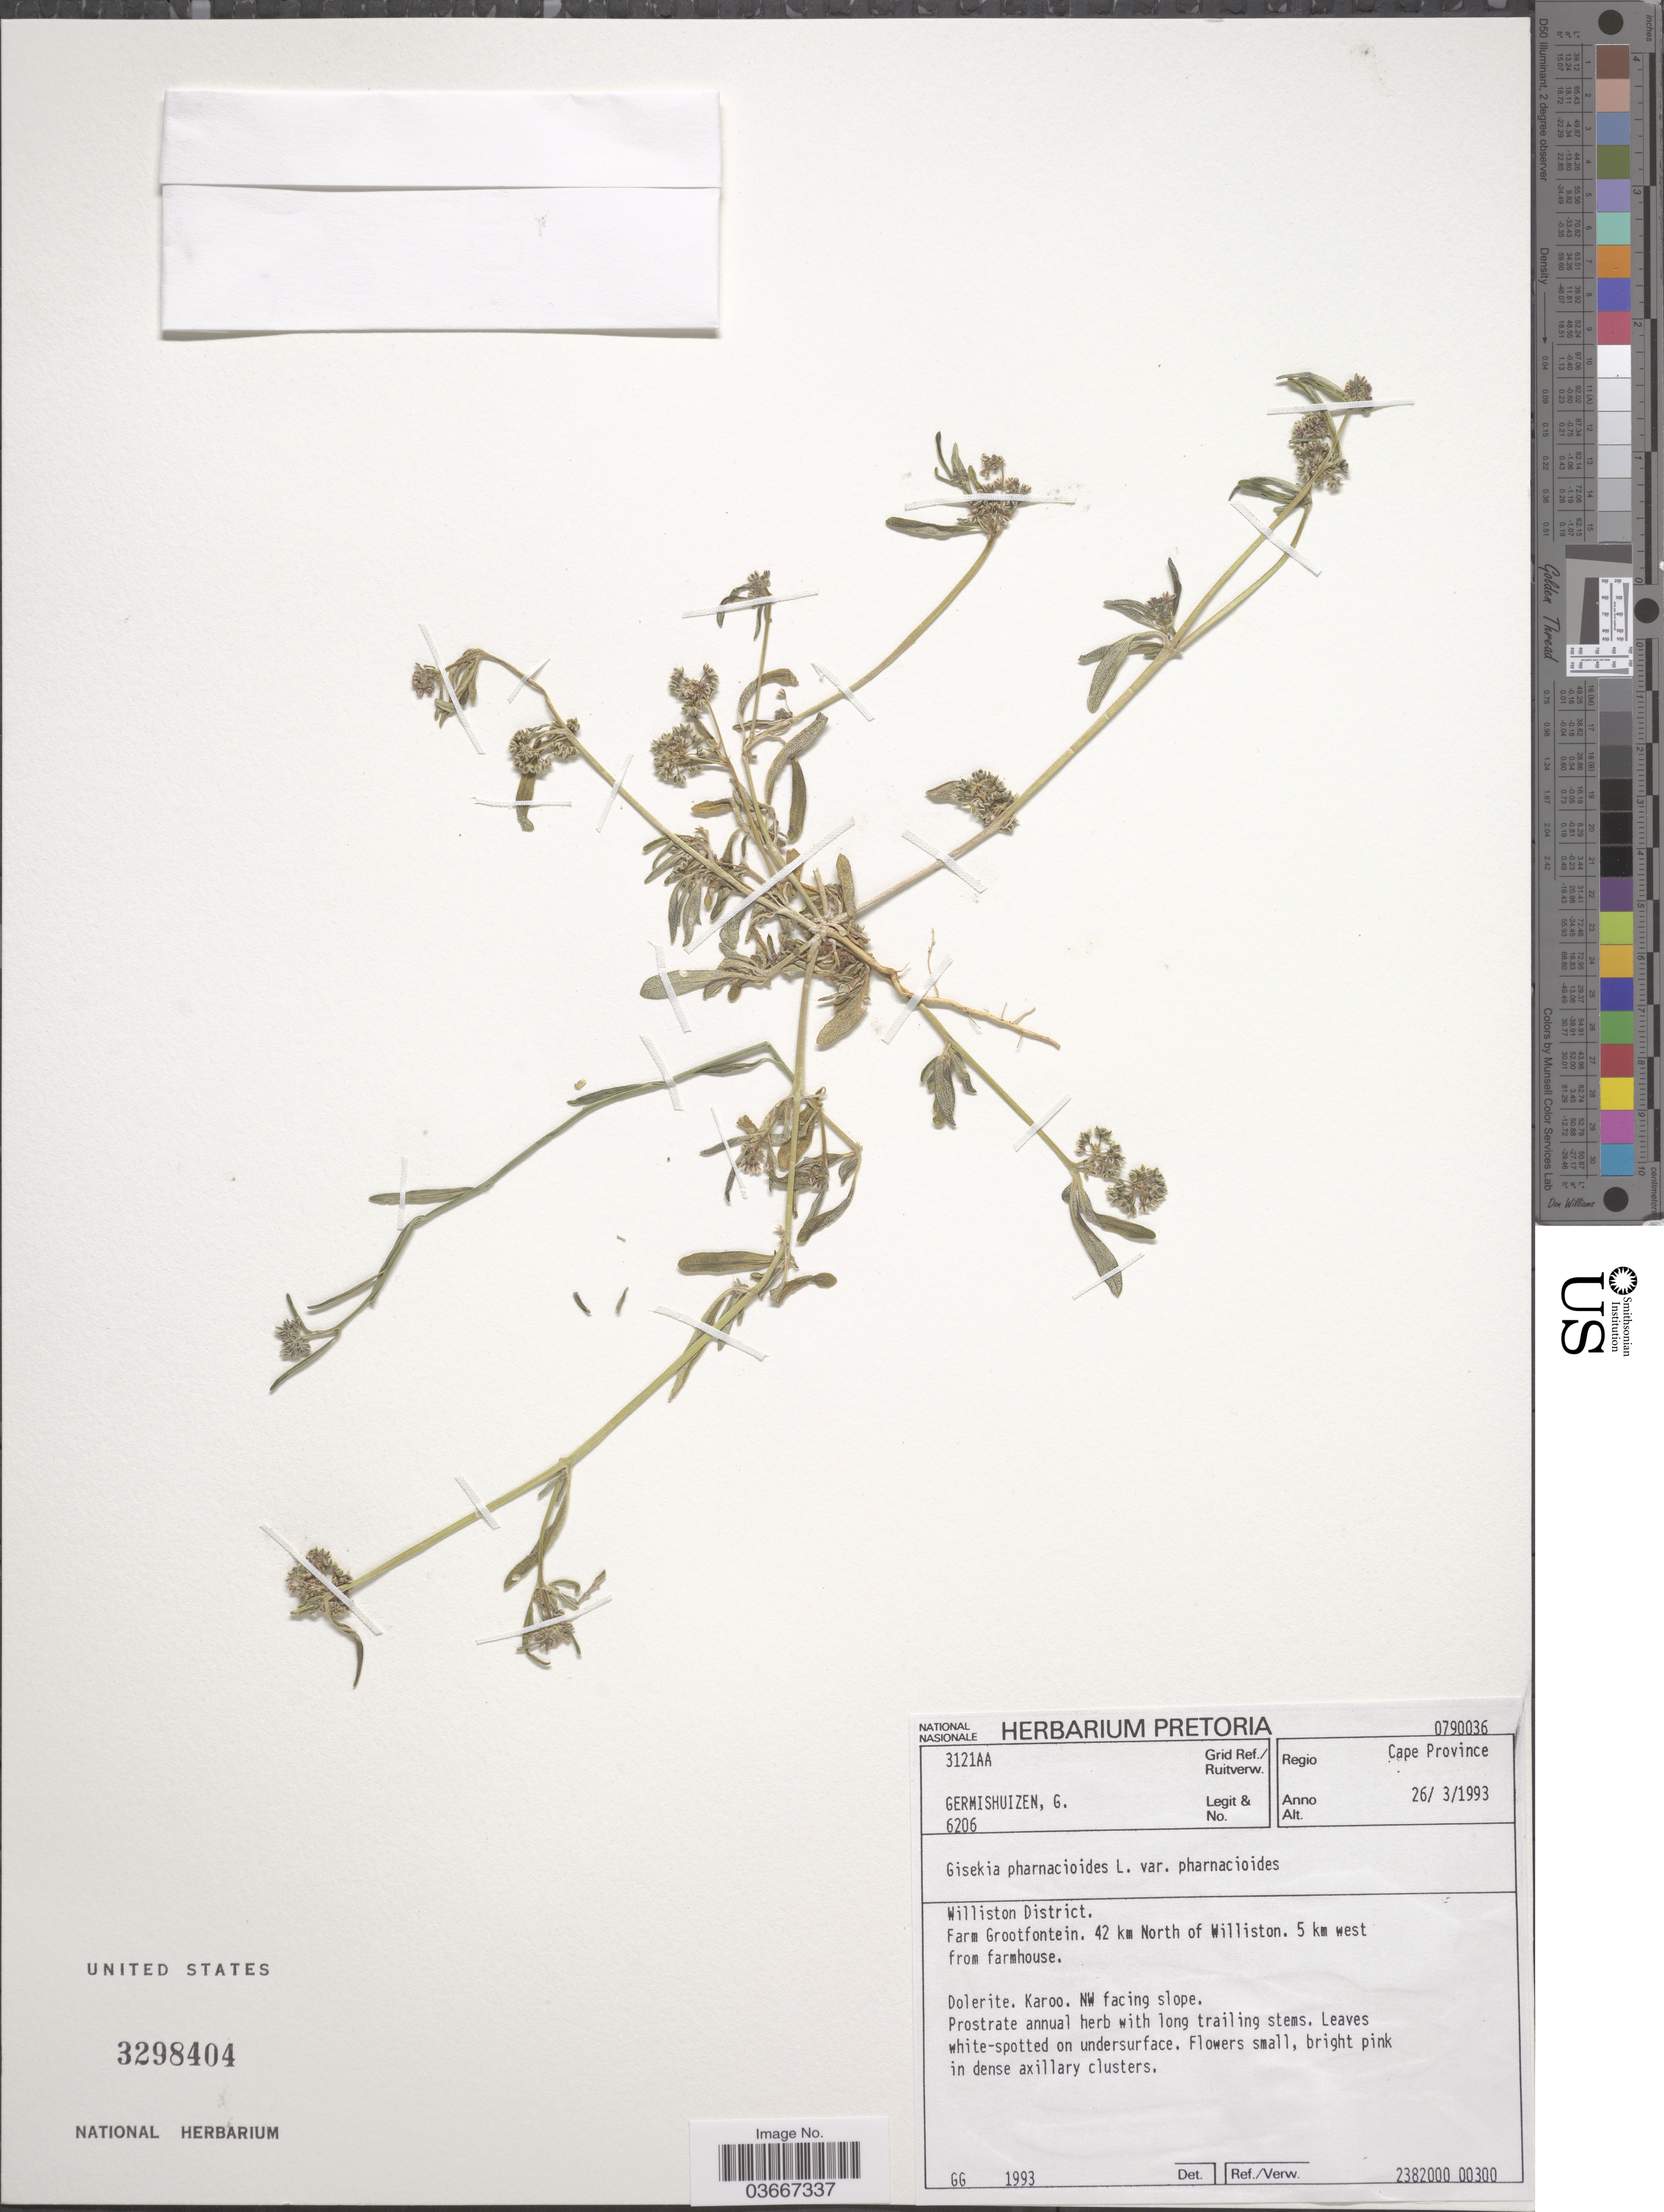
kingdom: Plantae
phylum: Tracheophyta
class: Magnoliopsida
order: Caryophyllales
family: Gisekiaceae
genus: Gisekia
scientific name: Gisekia pharnaceoides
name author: L.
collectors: G. Germishuizen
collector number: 6206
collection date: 1993-03-26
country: South Africa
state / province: Northern Cape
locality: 3121AA Grid Ref./ Ruitverw. Williston District. Farm Grootfontein. 42 km North of Williston. 5 km west from farmhouse.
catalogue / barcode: US 3298404